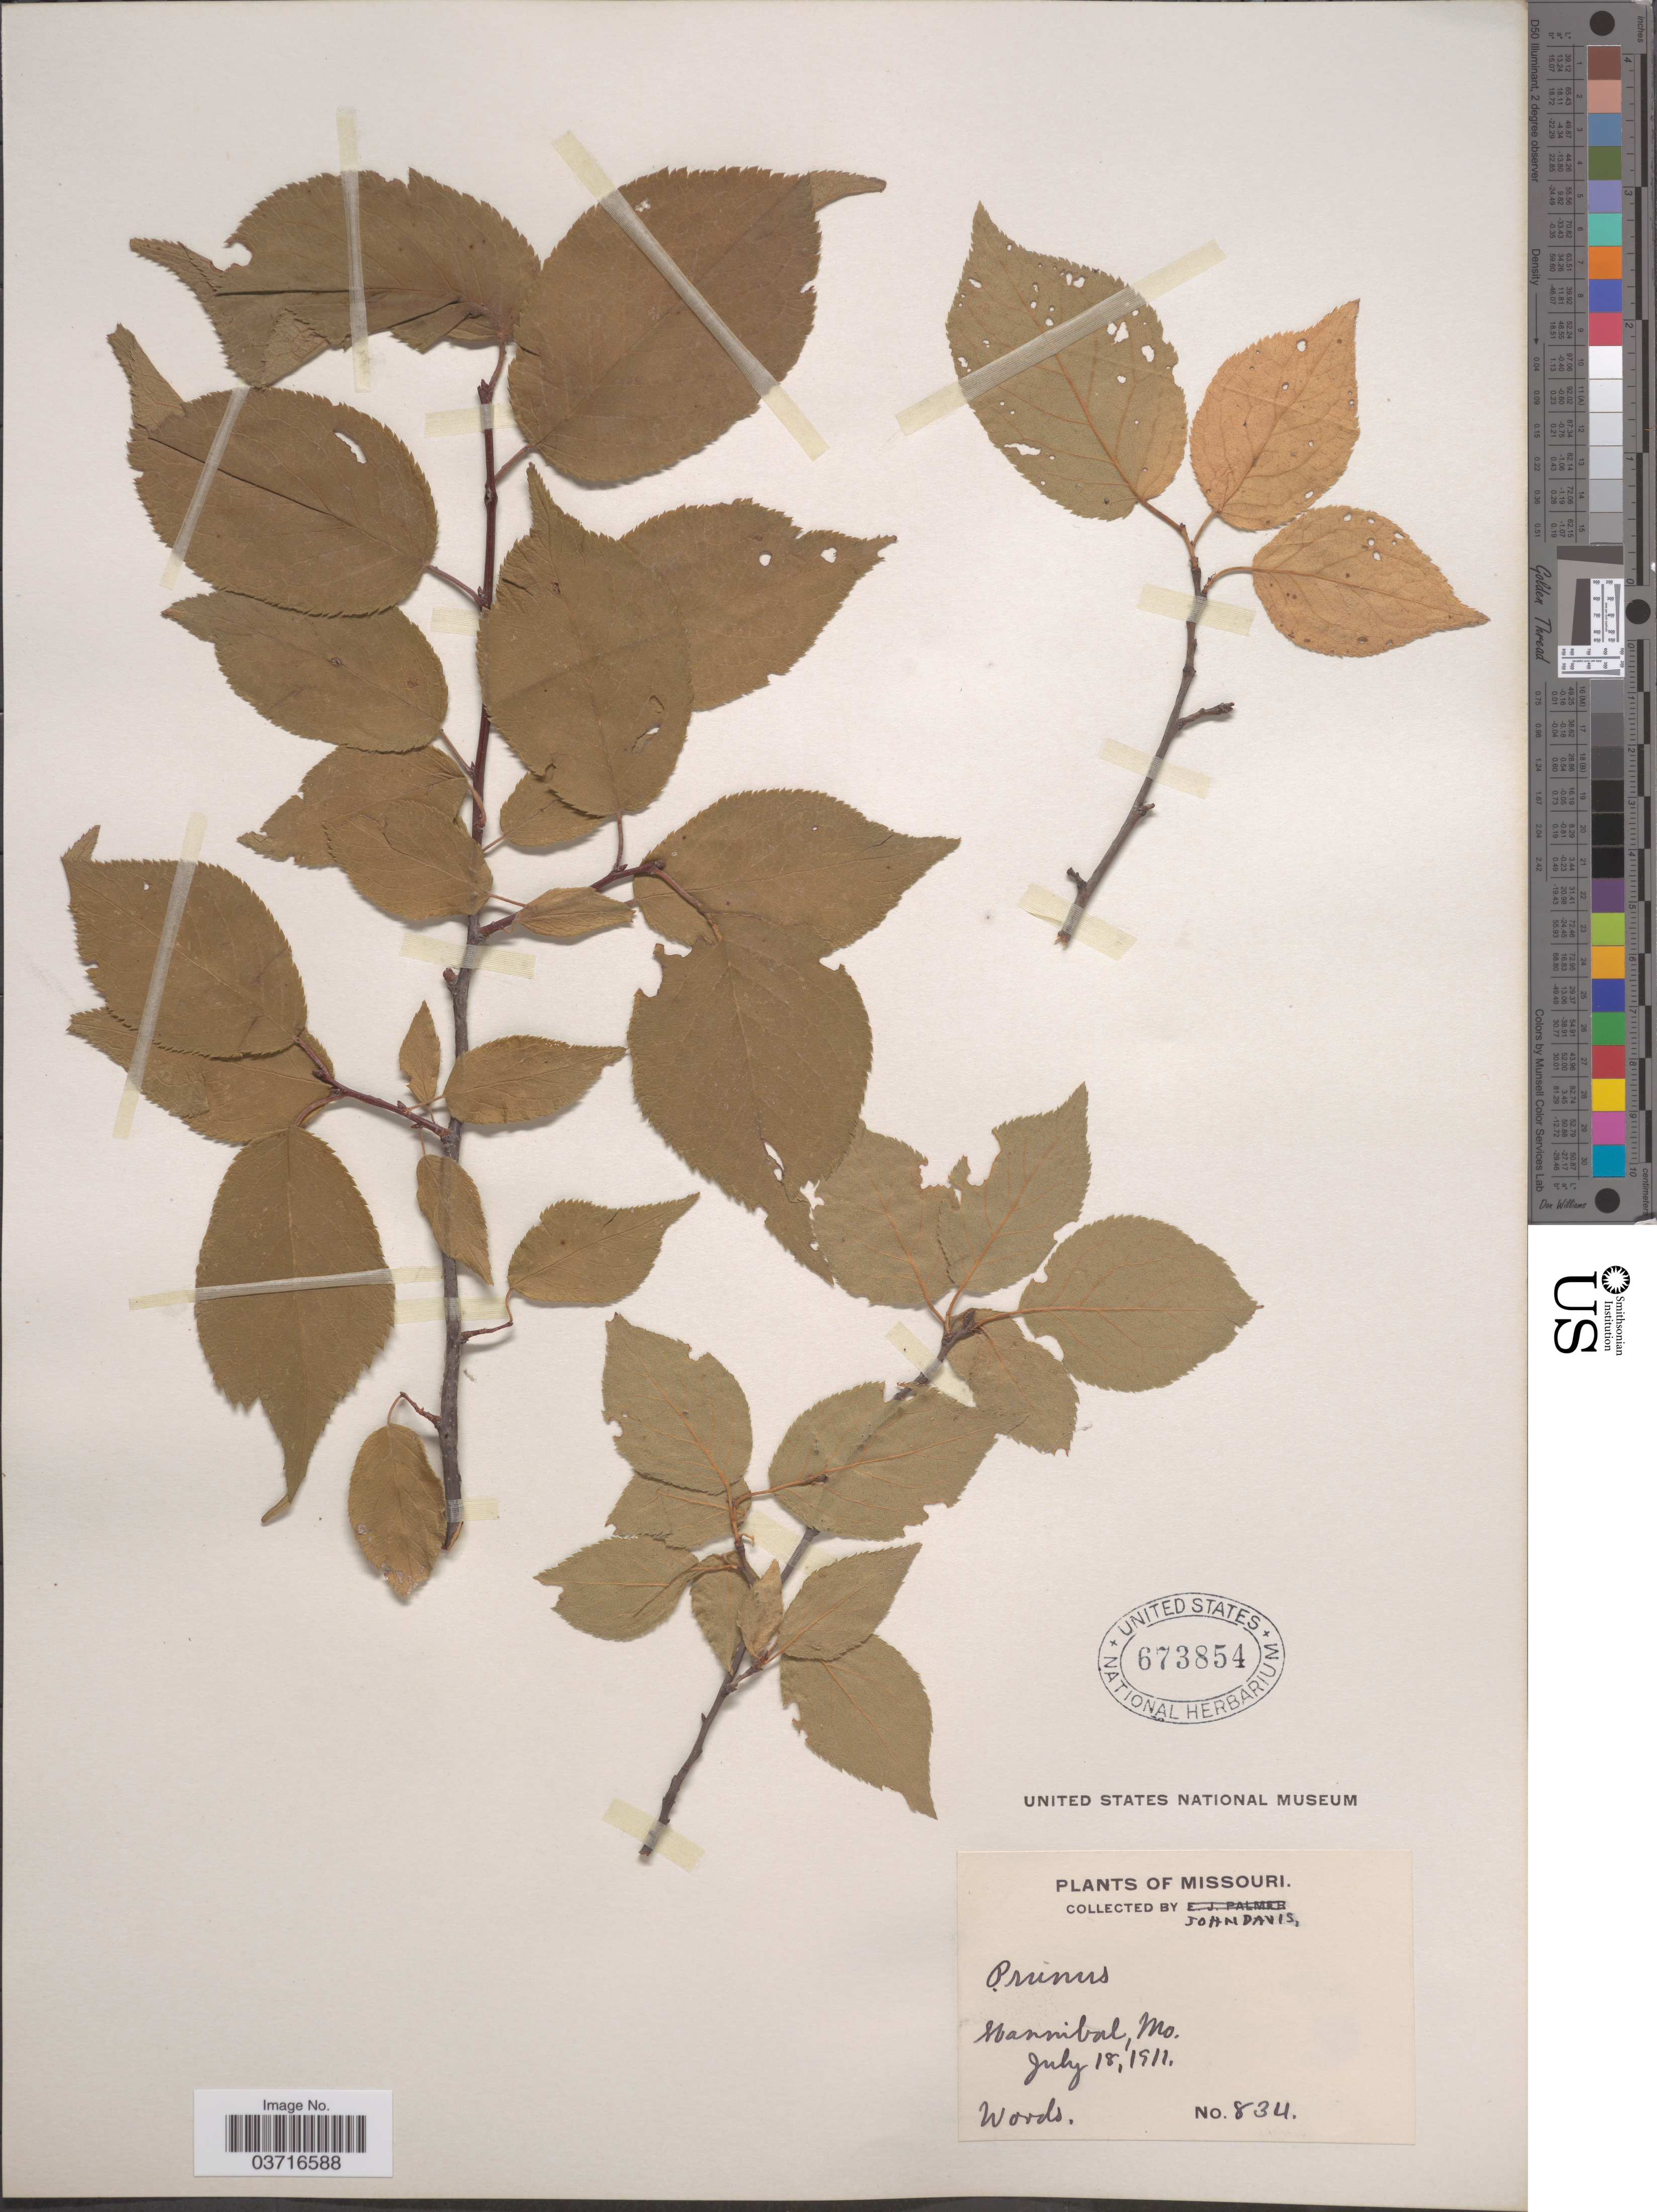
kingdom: Plantae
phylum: Tracheophyta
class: Magnoliopsida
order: Rosales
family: Rosaceae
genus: Prunus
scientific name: Prunus sp.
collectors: J. Davis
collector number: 834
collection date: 1911-07-18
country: United States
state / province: Missouri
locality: Hannibal.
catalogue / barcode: US 673854